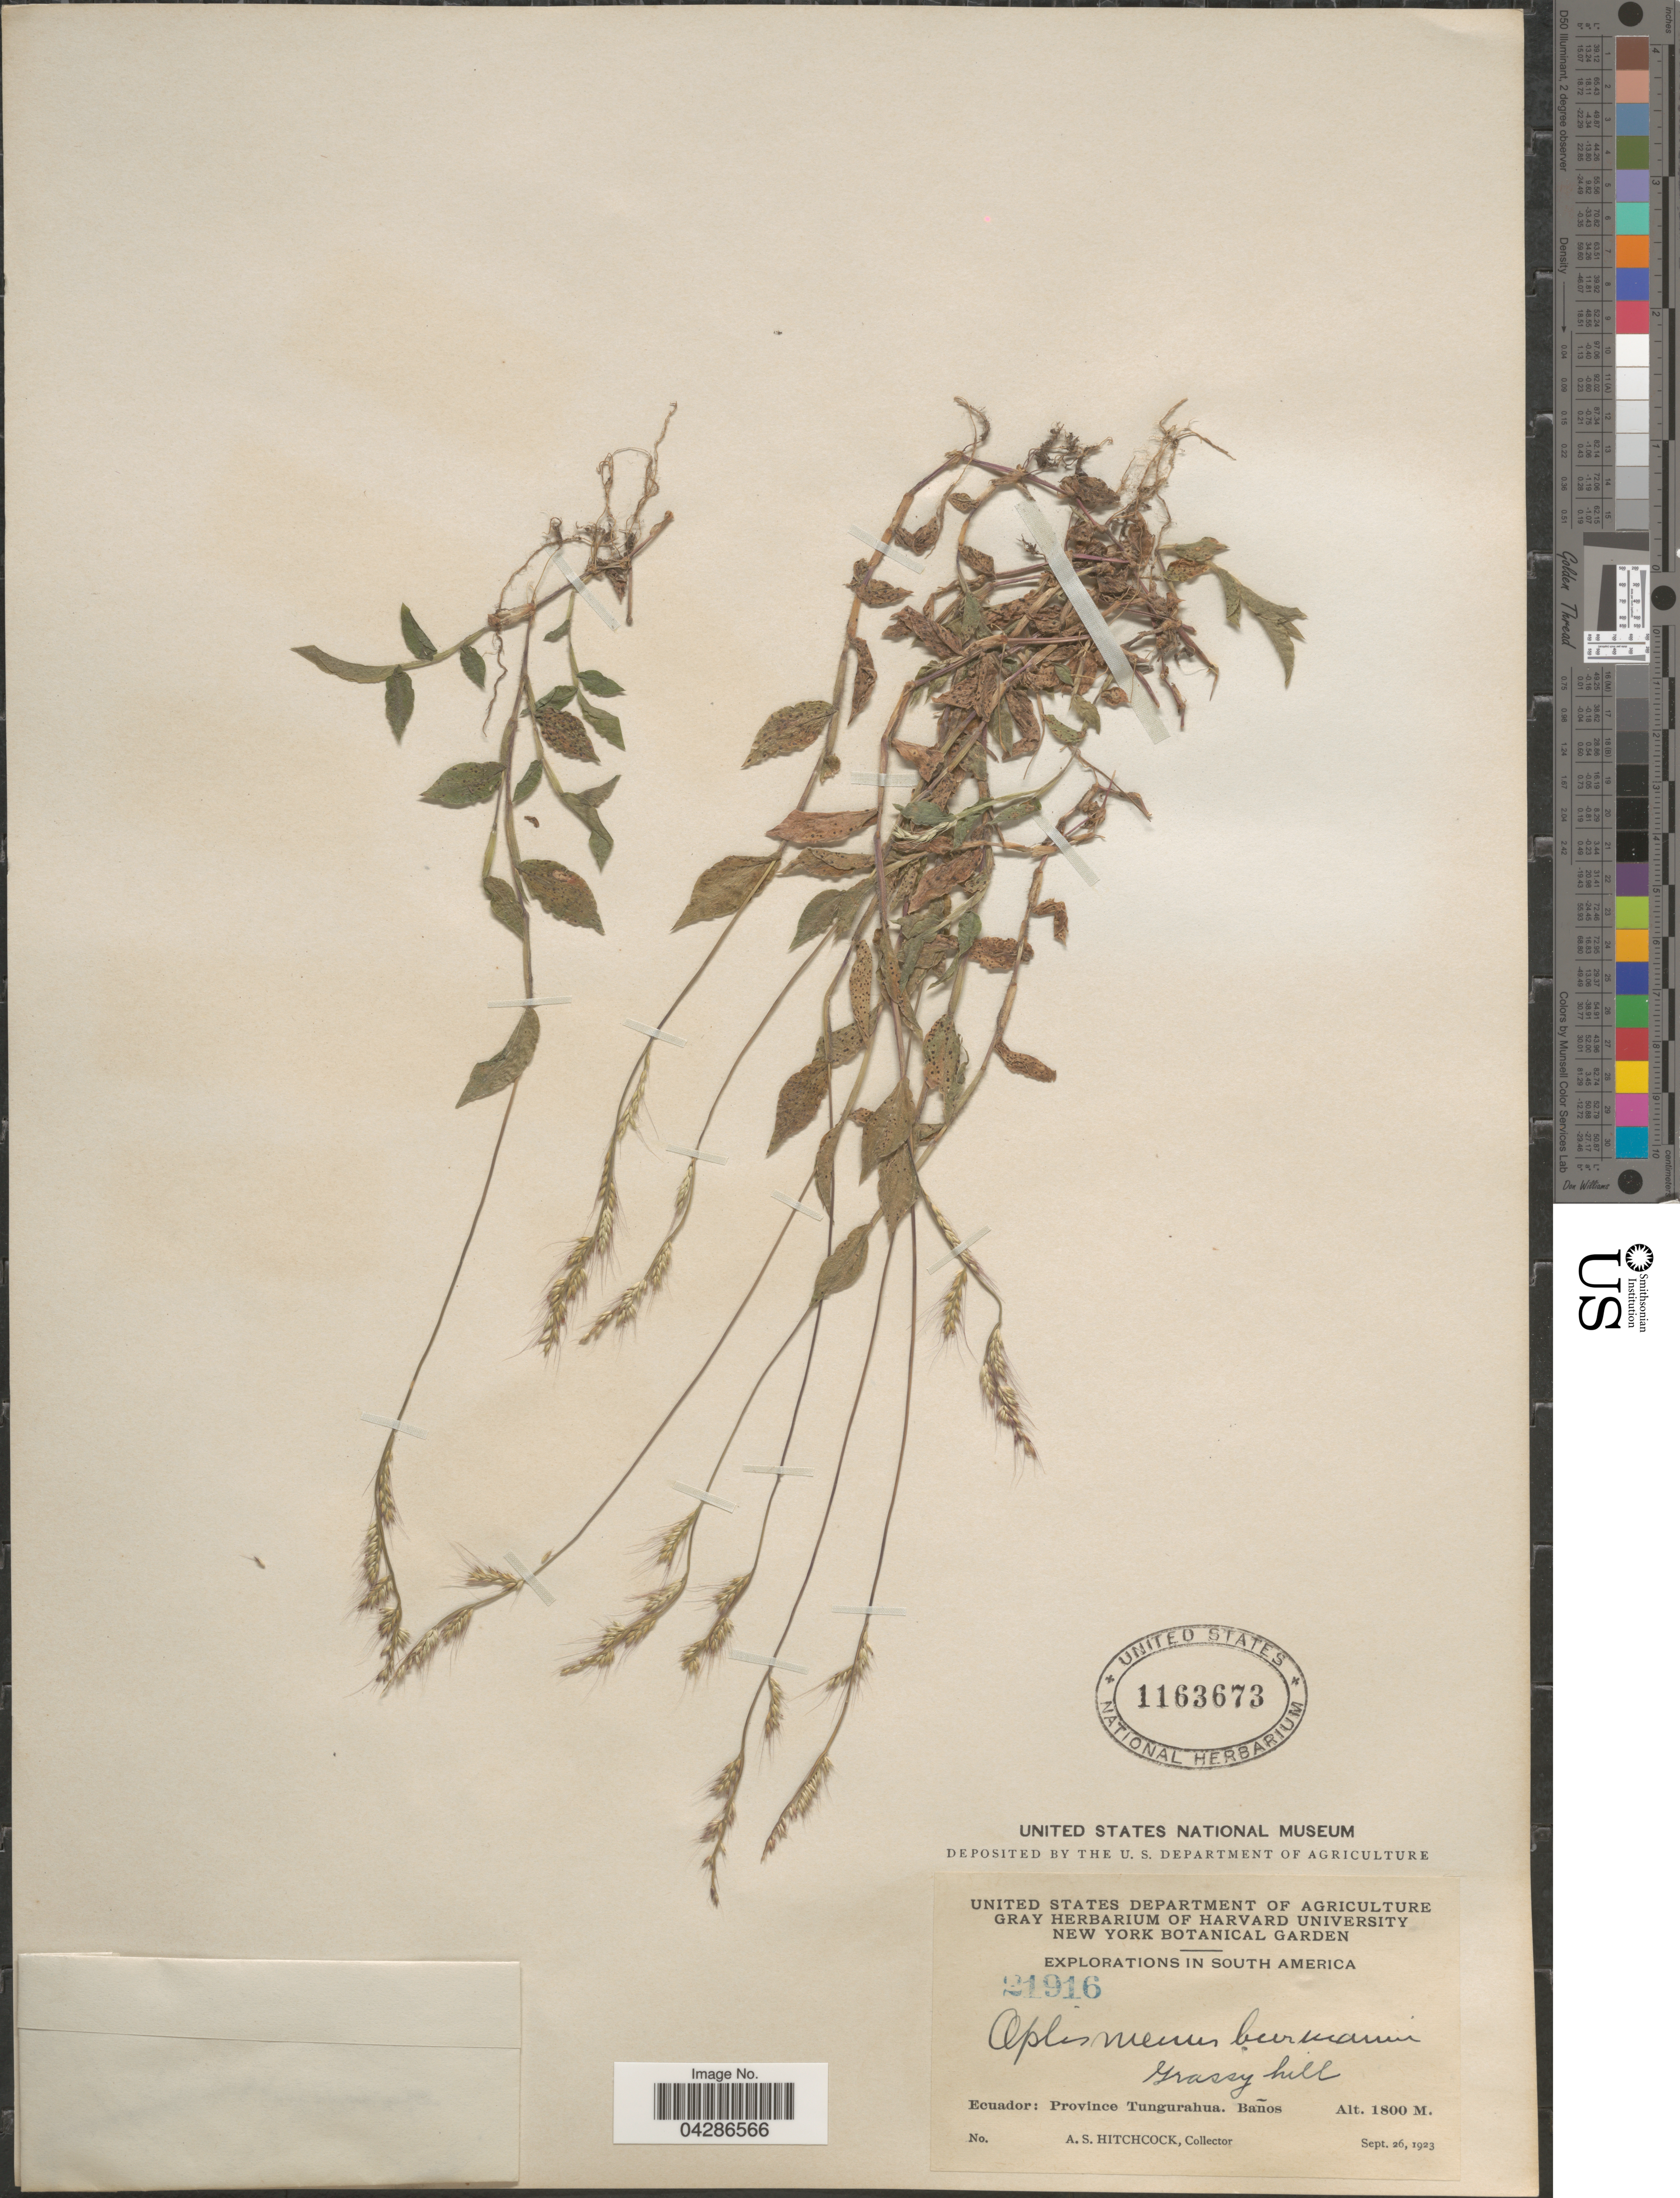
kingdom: Plantae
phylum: Tracheophyta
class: Liliopsida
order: Poales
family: Poaceae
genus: Oplismenus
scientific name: Oplismenus burmannii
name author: (Retz.) P. Beauv.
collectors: A. S. Hitchcock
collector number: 21916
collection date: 1923-09-26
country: Ecuador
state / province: Tungurahua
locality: Explorations in South America. Baños.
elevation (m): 1800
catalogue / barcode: US 1163673